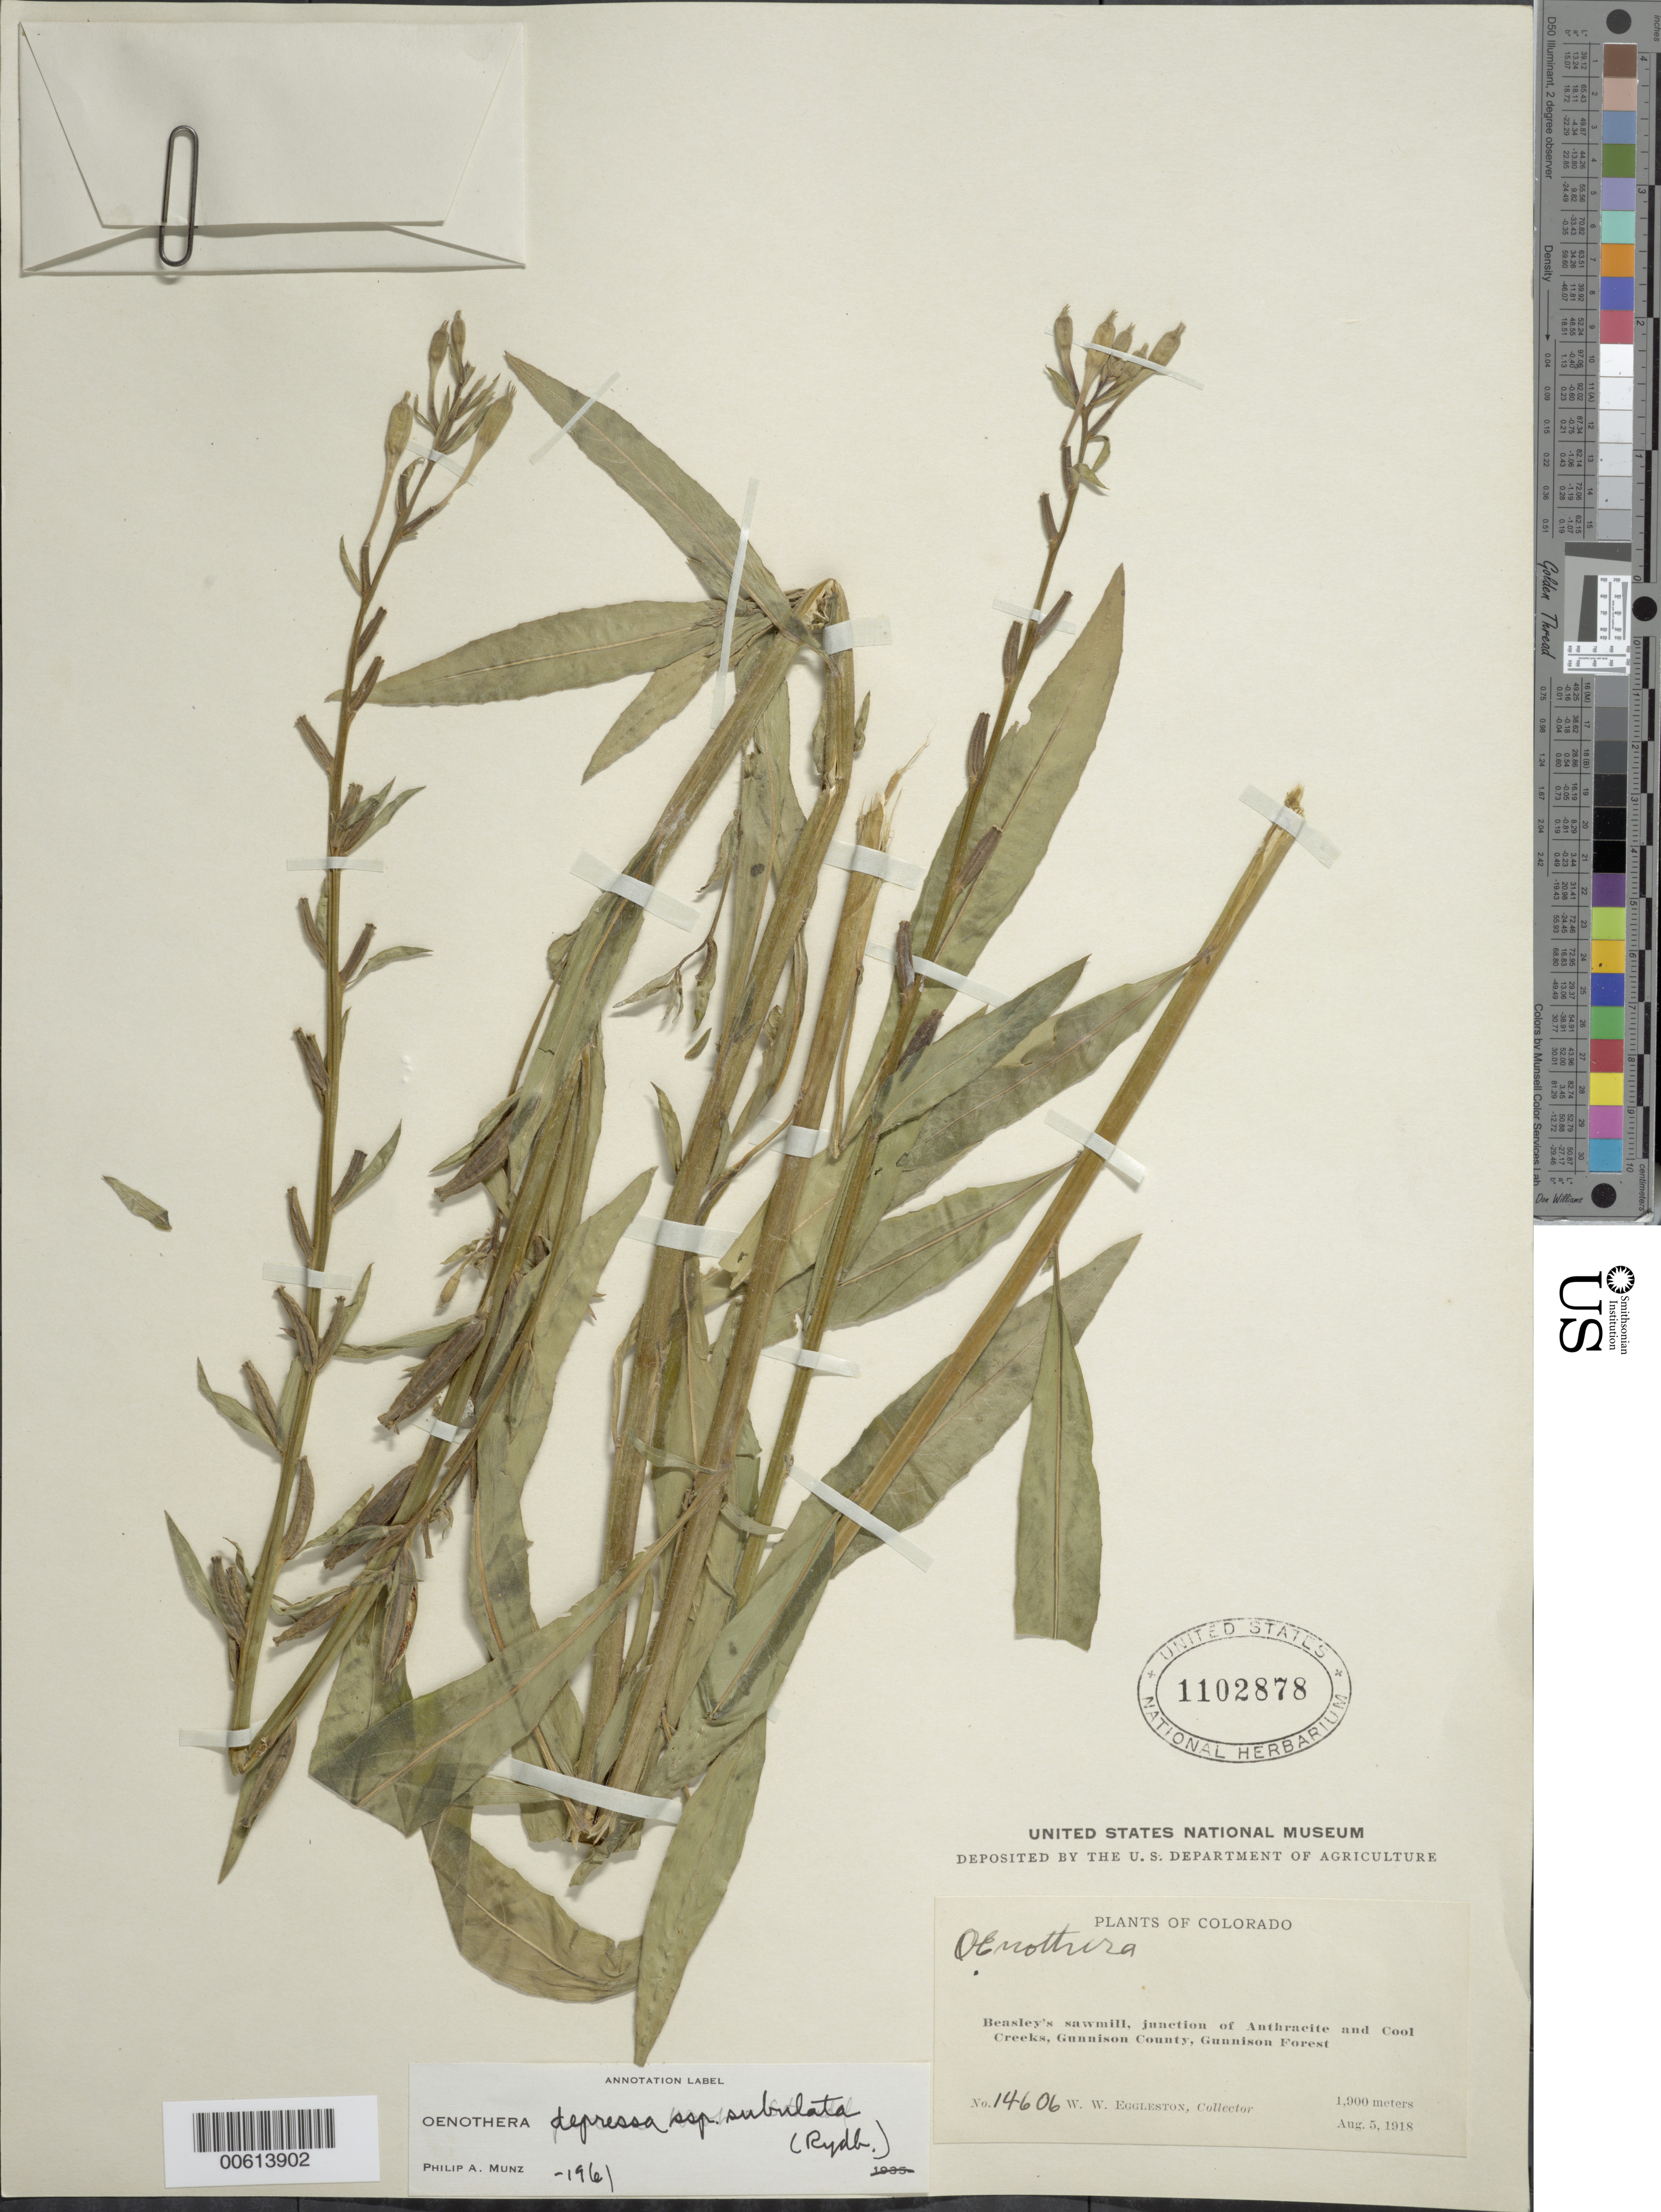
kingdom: Plantae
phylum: Tracheophyta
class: Magnoliopsida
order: Myrtales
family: Onagraceae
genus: Oenothera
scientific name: Oenothera biennis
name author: L.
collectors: W. W. Eggleston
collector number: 14606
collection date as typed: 05 Aug 1918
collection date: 1918-08-05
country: United States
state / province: Colorado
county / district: Gunnison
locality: Beasley's sawmill, junction of Anthracite and Cool Creek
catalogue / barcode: US 1102878